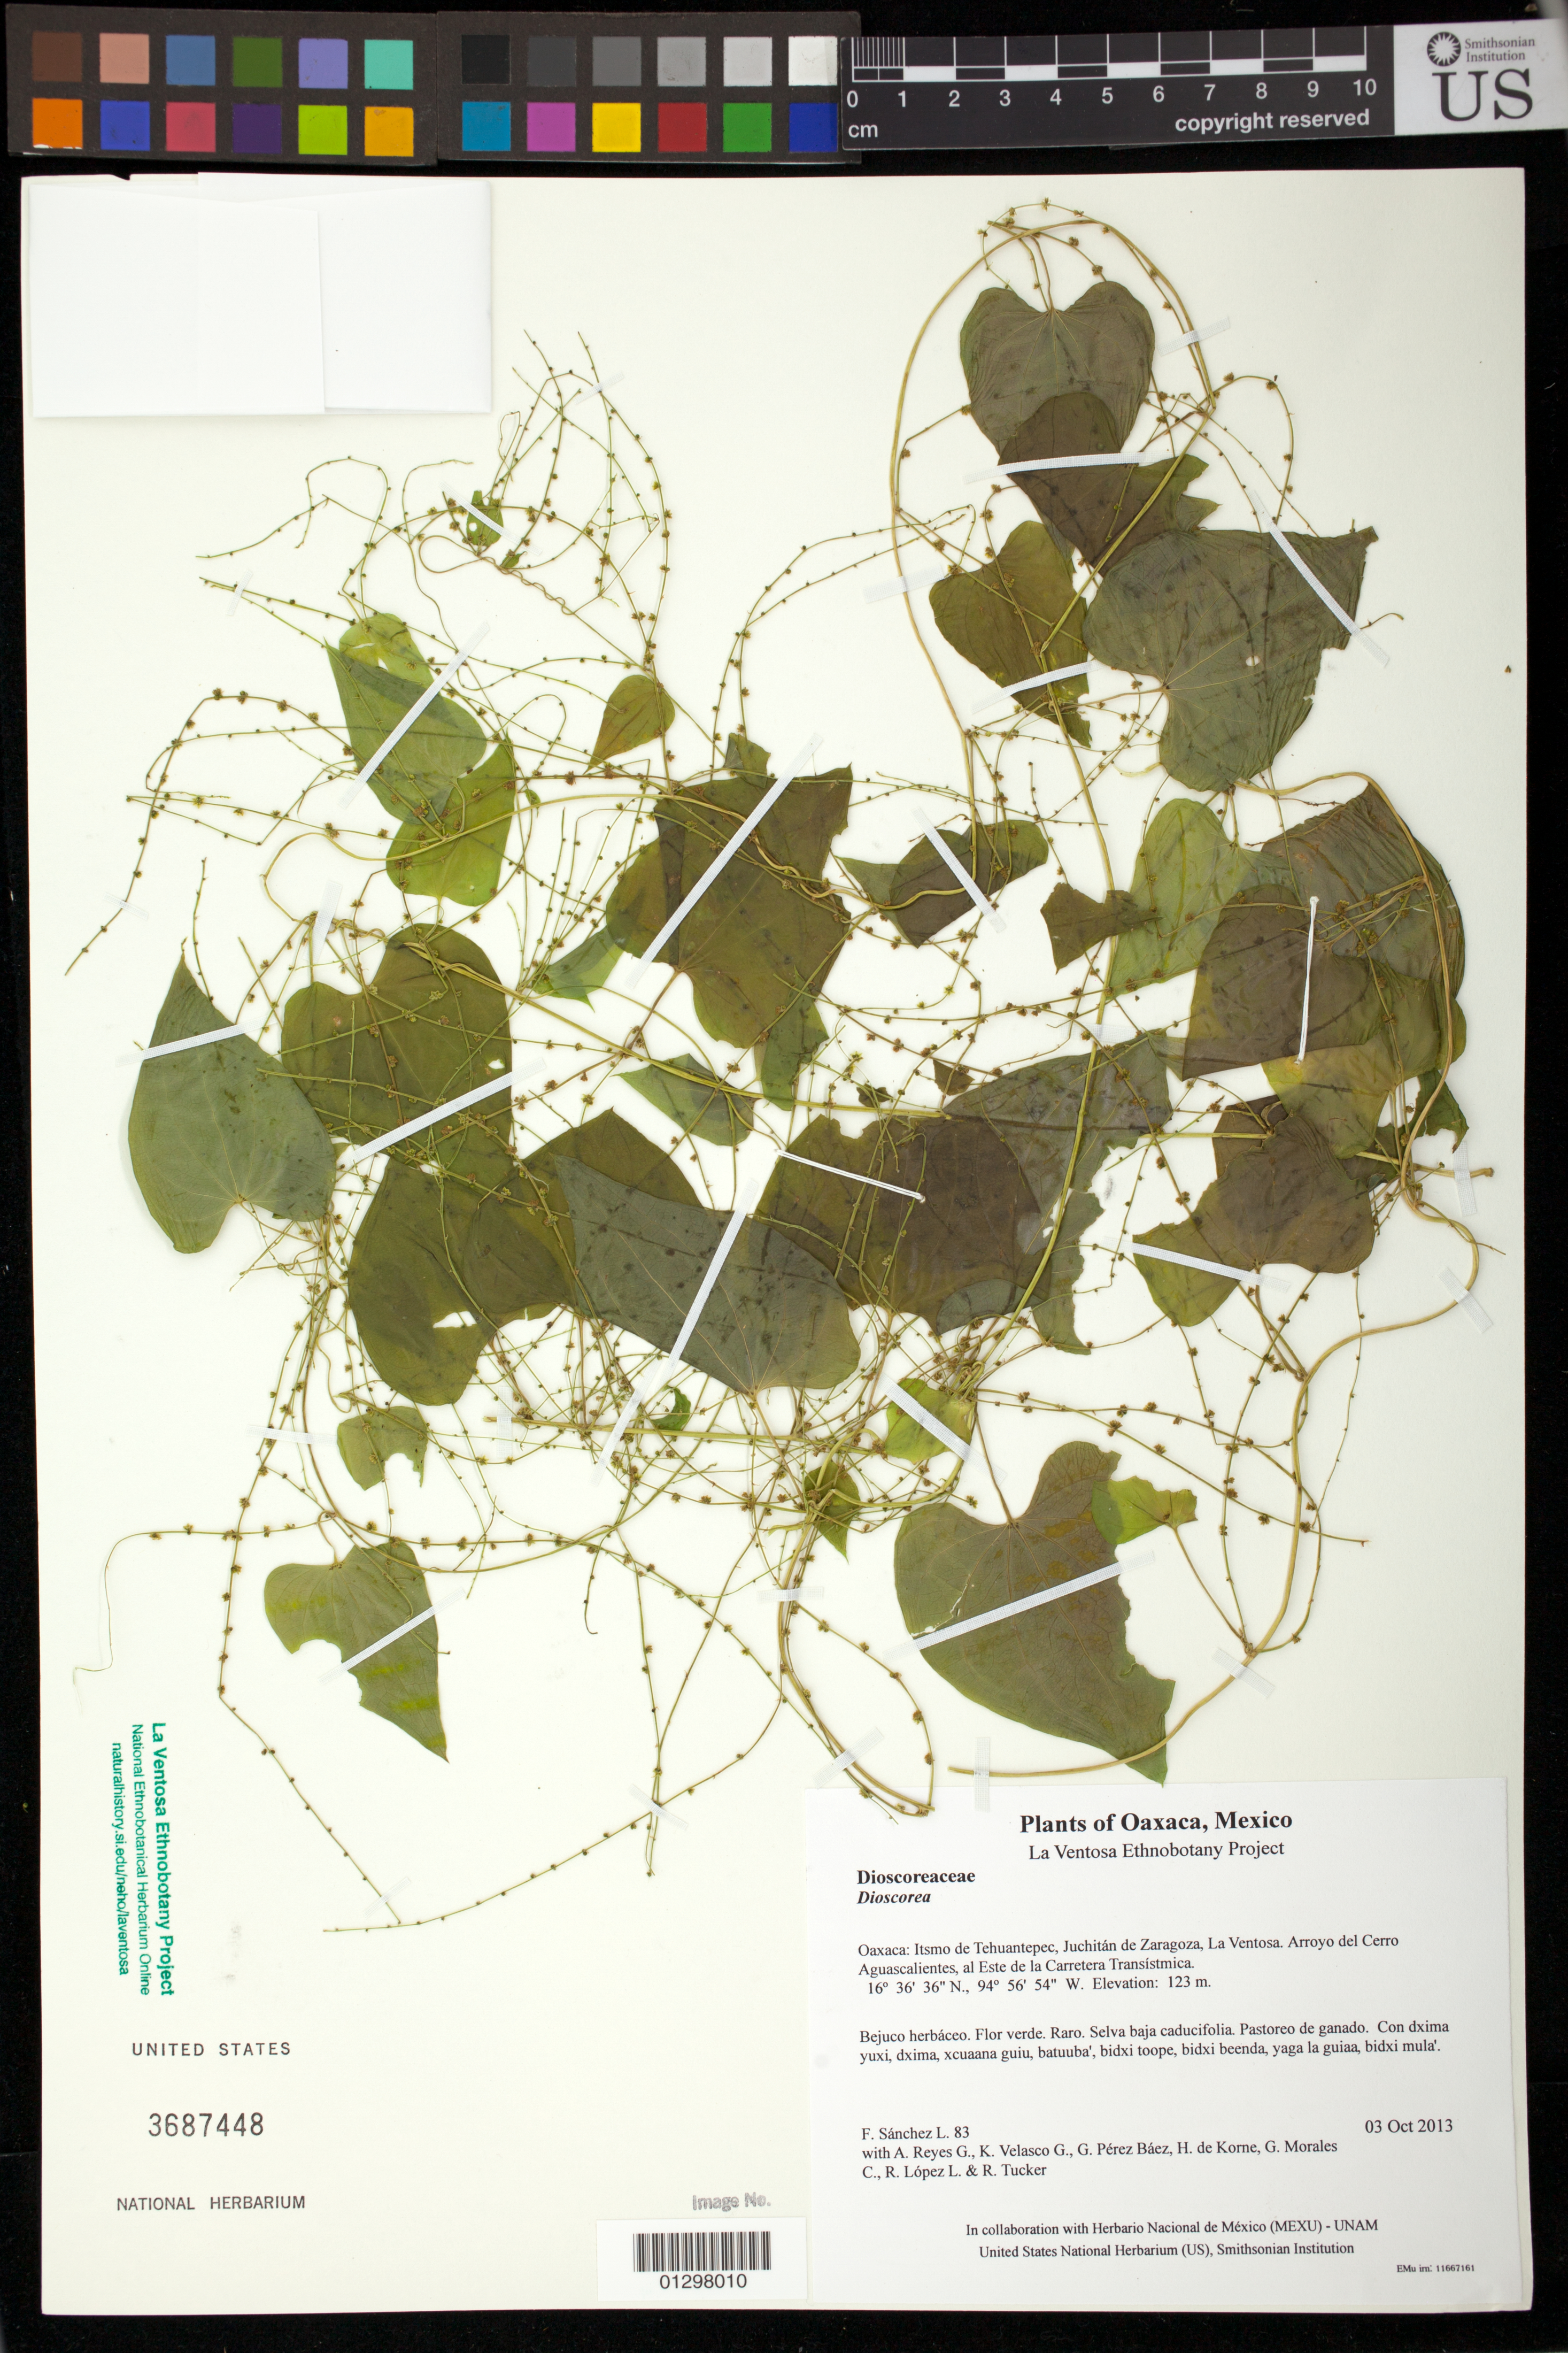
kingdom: Plantae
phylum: Tracheophyta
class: Liliopsida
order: Dioscoreales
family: Dioscoreaceae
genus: Dioscorea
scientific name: Dioscorea polygonoides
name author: Humb. & Bonpl. ex Willd.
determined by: Téllez V., Oswaldo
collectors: F. Sánchez L., A. Reyes G., K. Velasco G., G. Pérez Báez, H. de Korne, G. Morales C., R. López L. & R. Tucker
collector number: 83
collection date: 2013-10-03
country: Mexico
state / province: Oaxaca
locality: Itsmo de Tehuantepec, Juchitán de Zaragoza, La Ventosa. Arroyo del Cerro Aguascalientes, al Este de la Carretera Transístmica.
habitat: Selva baja caducifolia. Pastoreo de ganado.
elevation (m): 123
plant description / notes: JEBOT, MEXU, SERO, US; Ghixi luba'. Guie' naga'. Nadxunu'.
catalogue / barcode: US 3687448